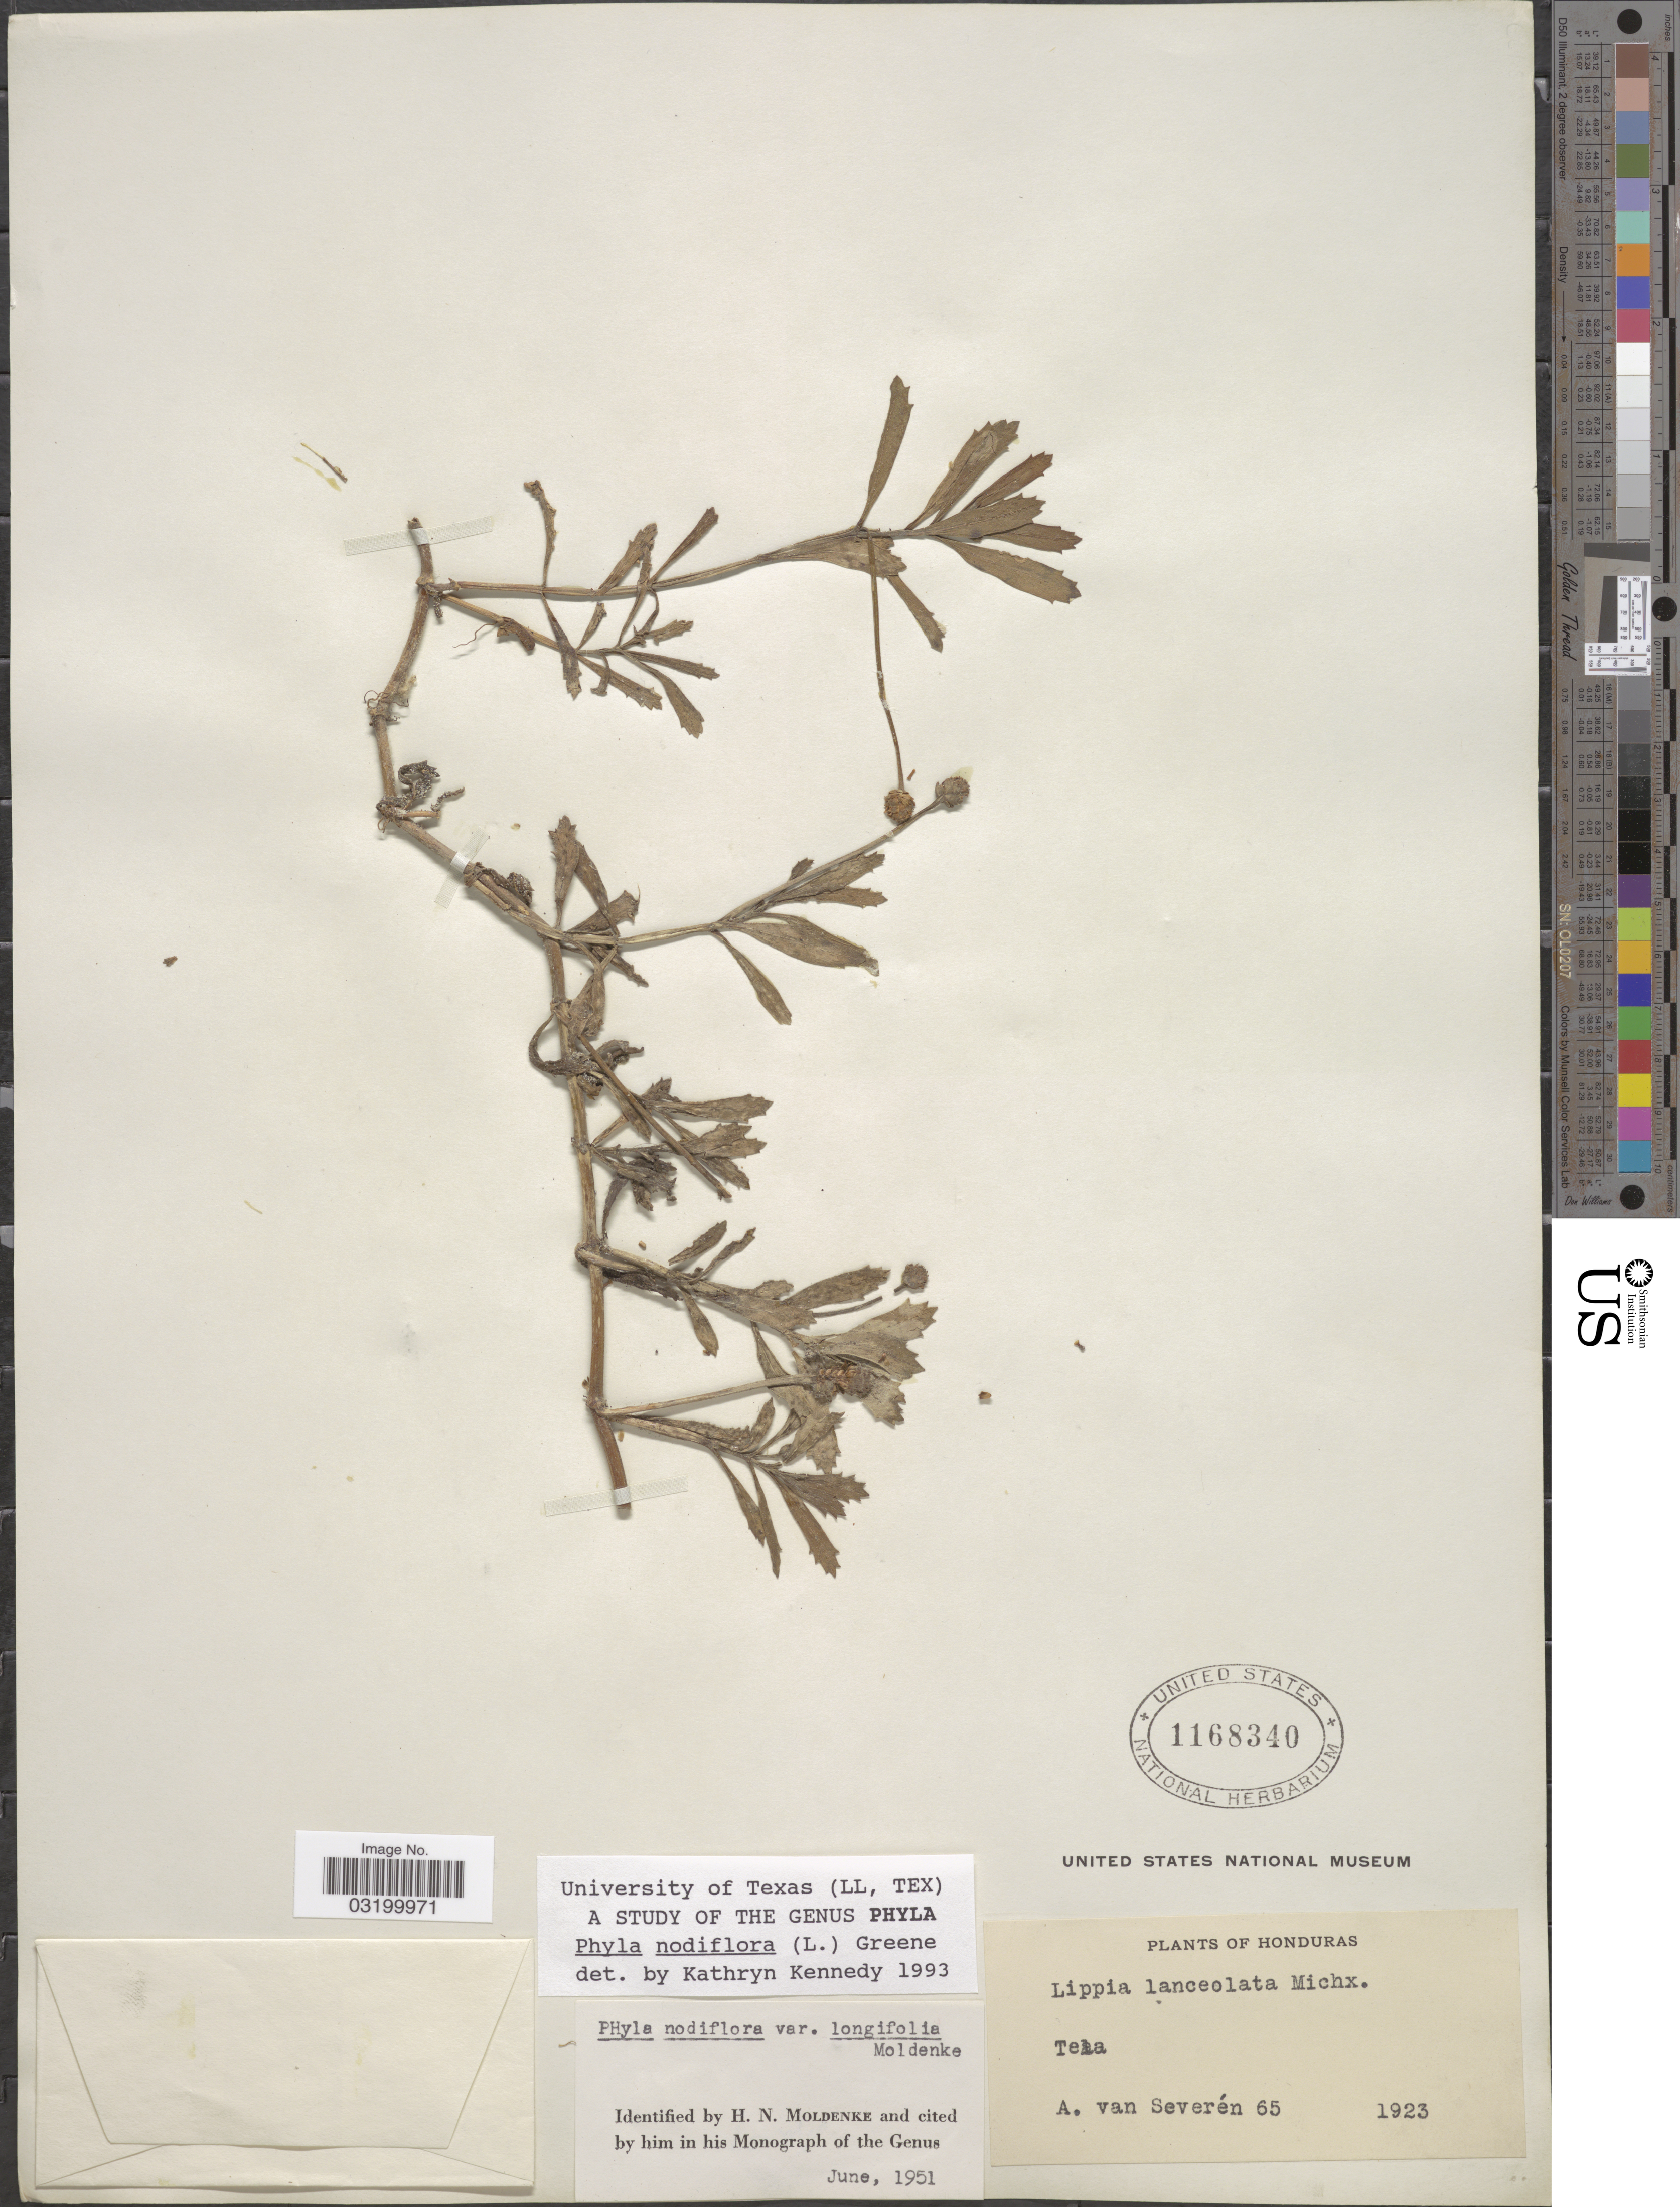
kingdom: Plantae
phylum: Tracheophyta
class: Magnoliopsida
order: Lamiales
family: Verbenaceae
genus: Phyla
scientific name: Phyla nodiflora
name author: (L.) Greene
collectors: A. Van Severen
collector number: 65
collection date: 1923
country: Honduras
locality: Tela.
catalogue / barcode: US 1168340